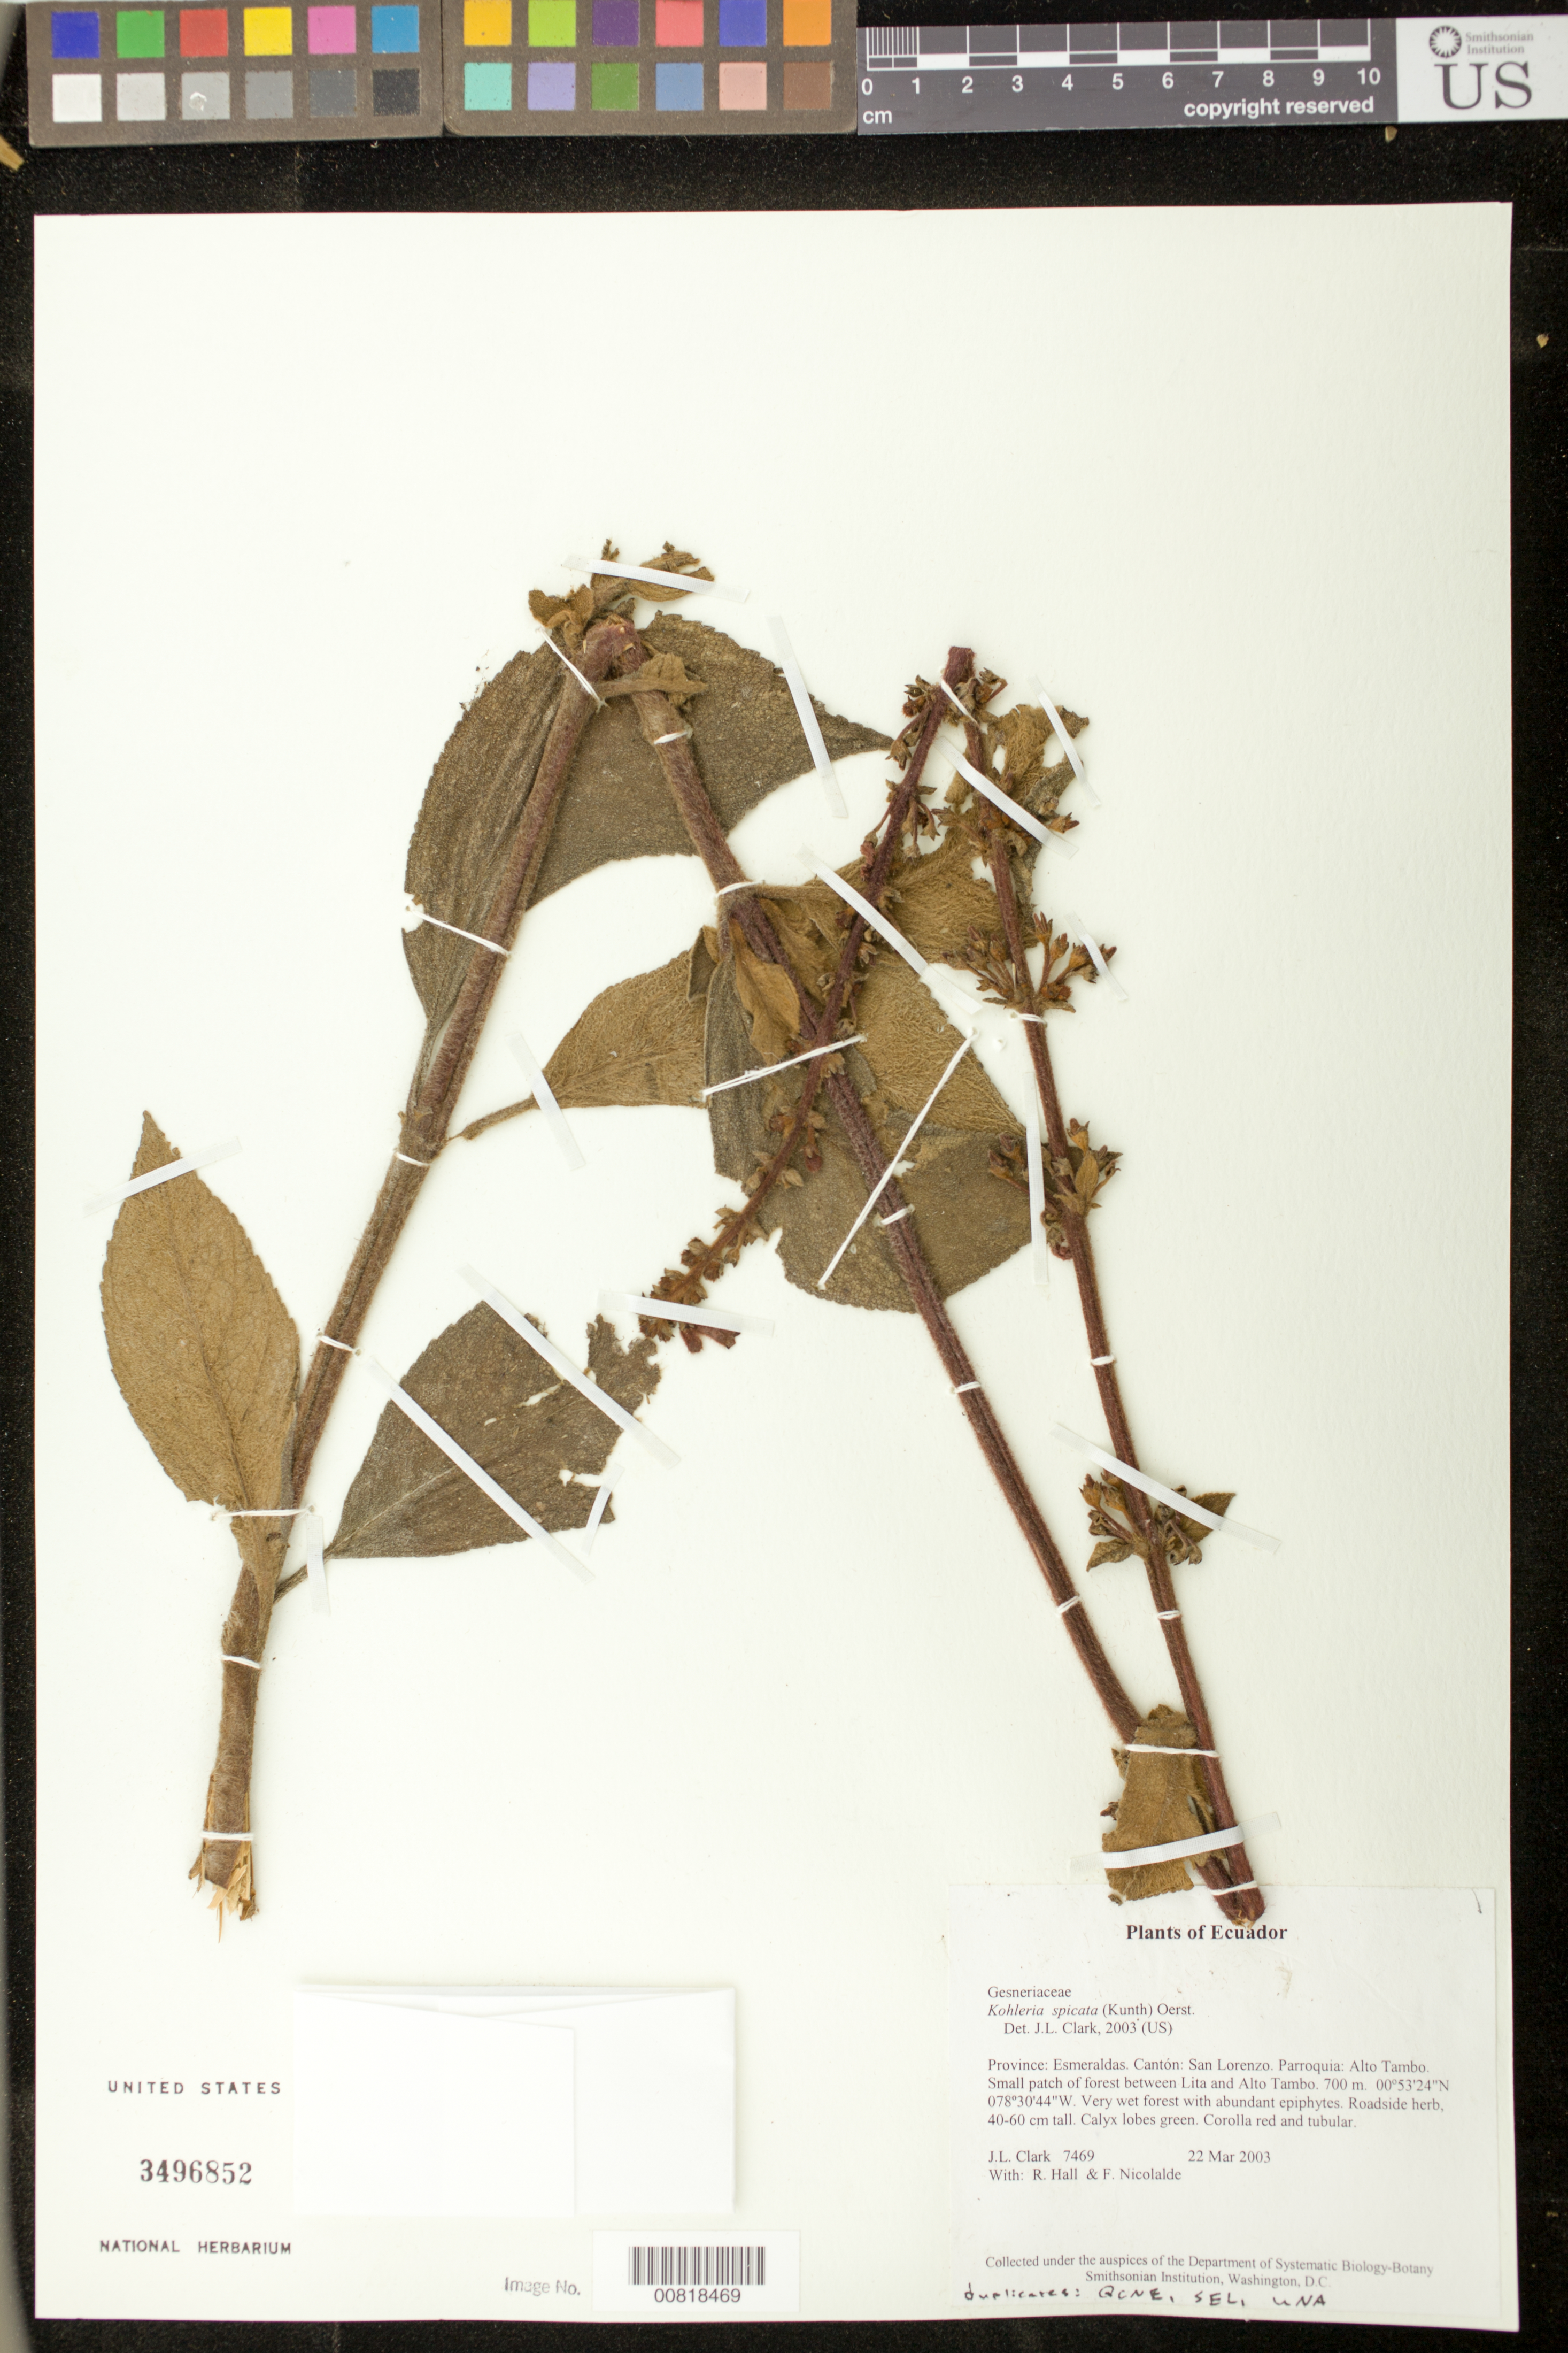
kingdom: Plantae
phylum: Tracheophyta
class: Magnoliopsida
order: Lamiales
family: Gesneriaceae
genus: Kohleria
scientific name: Kohleria spicata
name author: (Kunth) Oerst.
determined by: Clark, J. L., (SEL), The Marie Selby Botanical Garden (UNITED STATES)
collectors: J. L. Clark, R. Hall & F. Nicolalde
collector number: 7469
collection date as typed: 22 Mar 2003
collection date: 2003-03-22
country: Ecuador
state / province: Esmeraldas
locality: San Lorenzo. Parroquia: Alto Tambo. Small patch of forest between Lita and Alto Tambo.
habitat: Very wet forest with abundant epiphytes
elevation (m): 700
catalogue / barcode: US 3496852